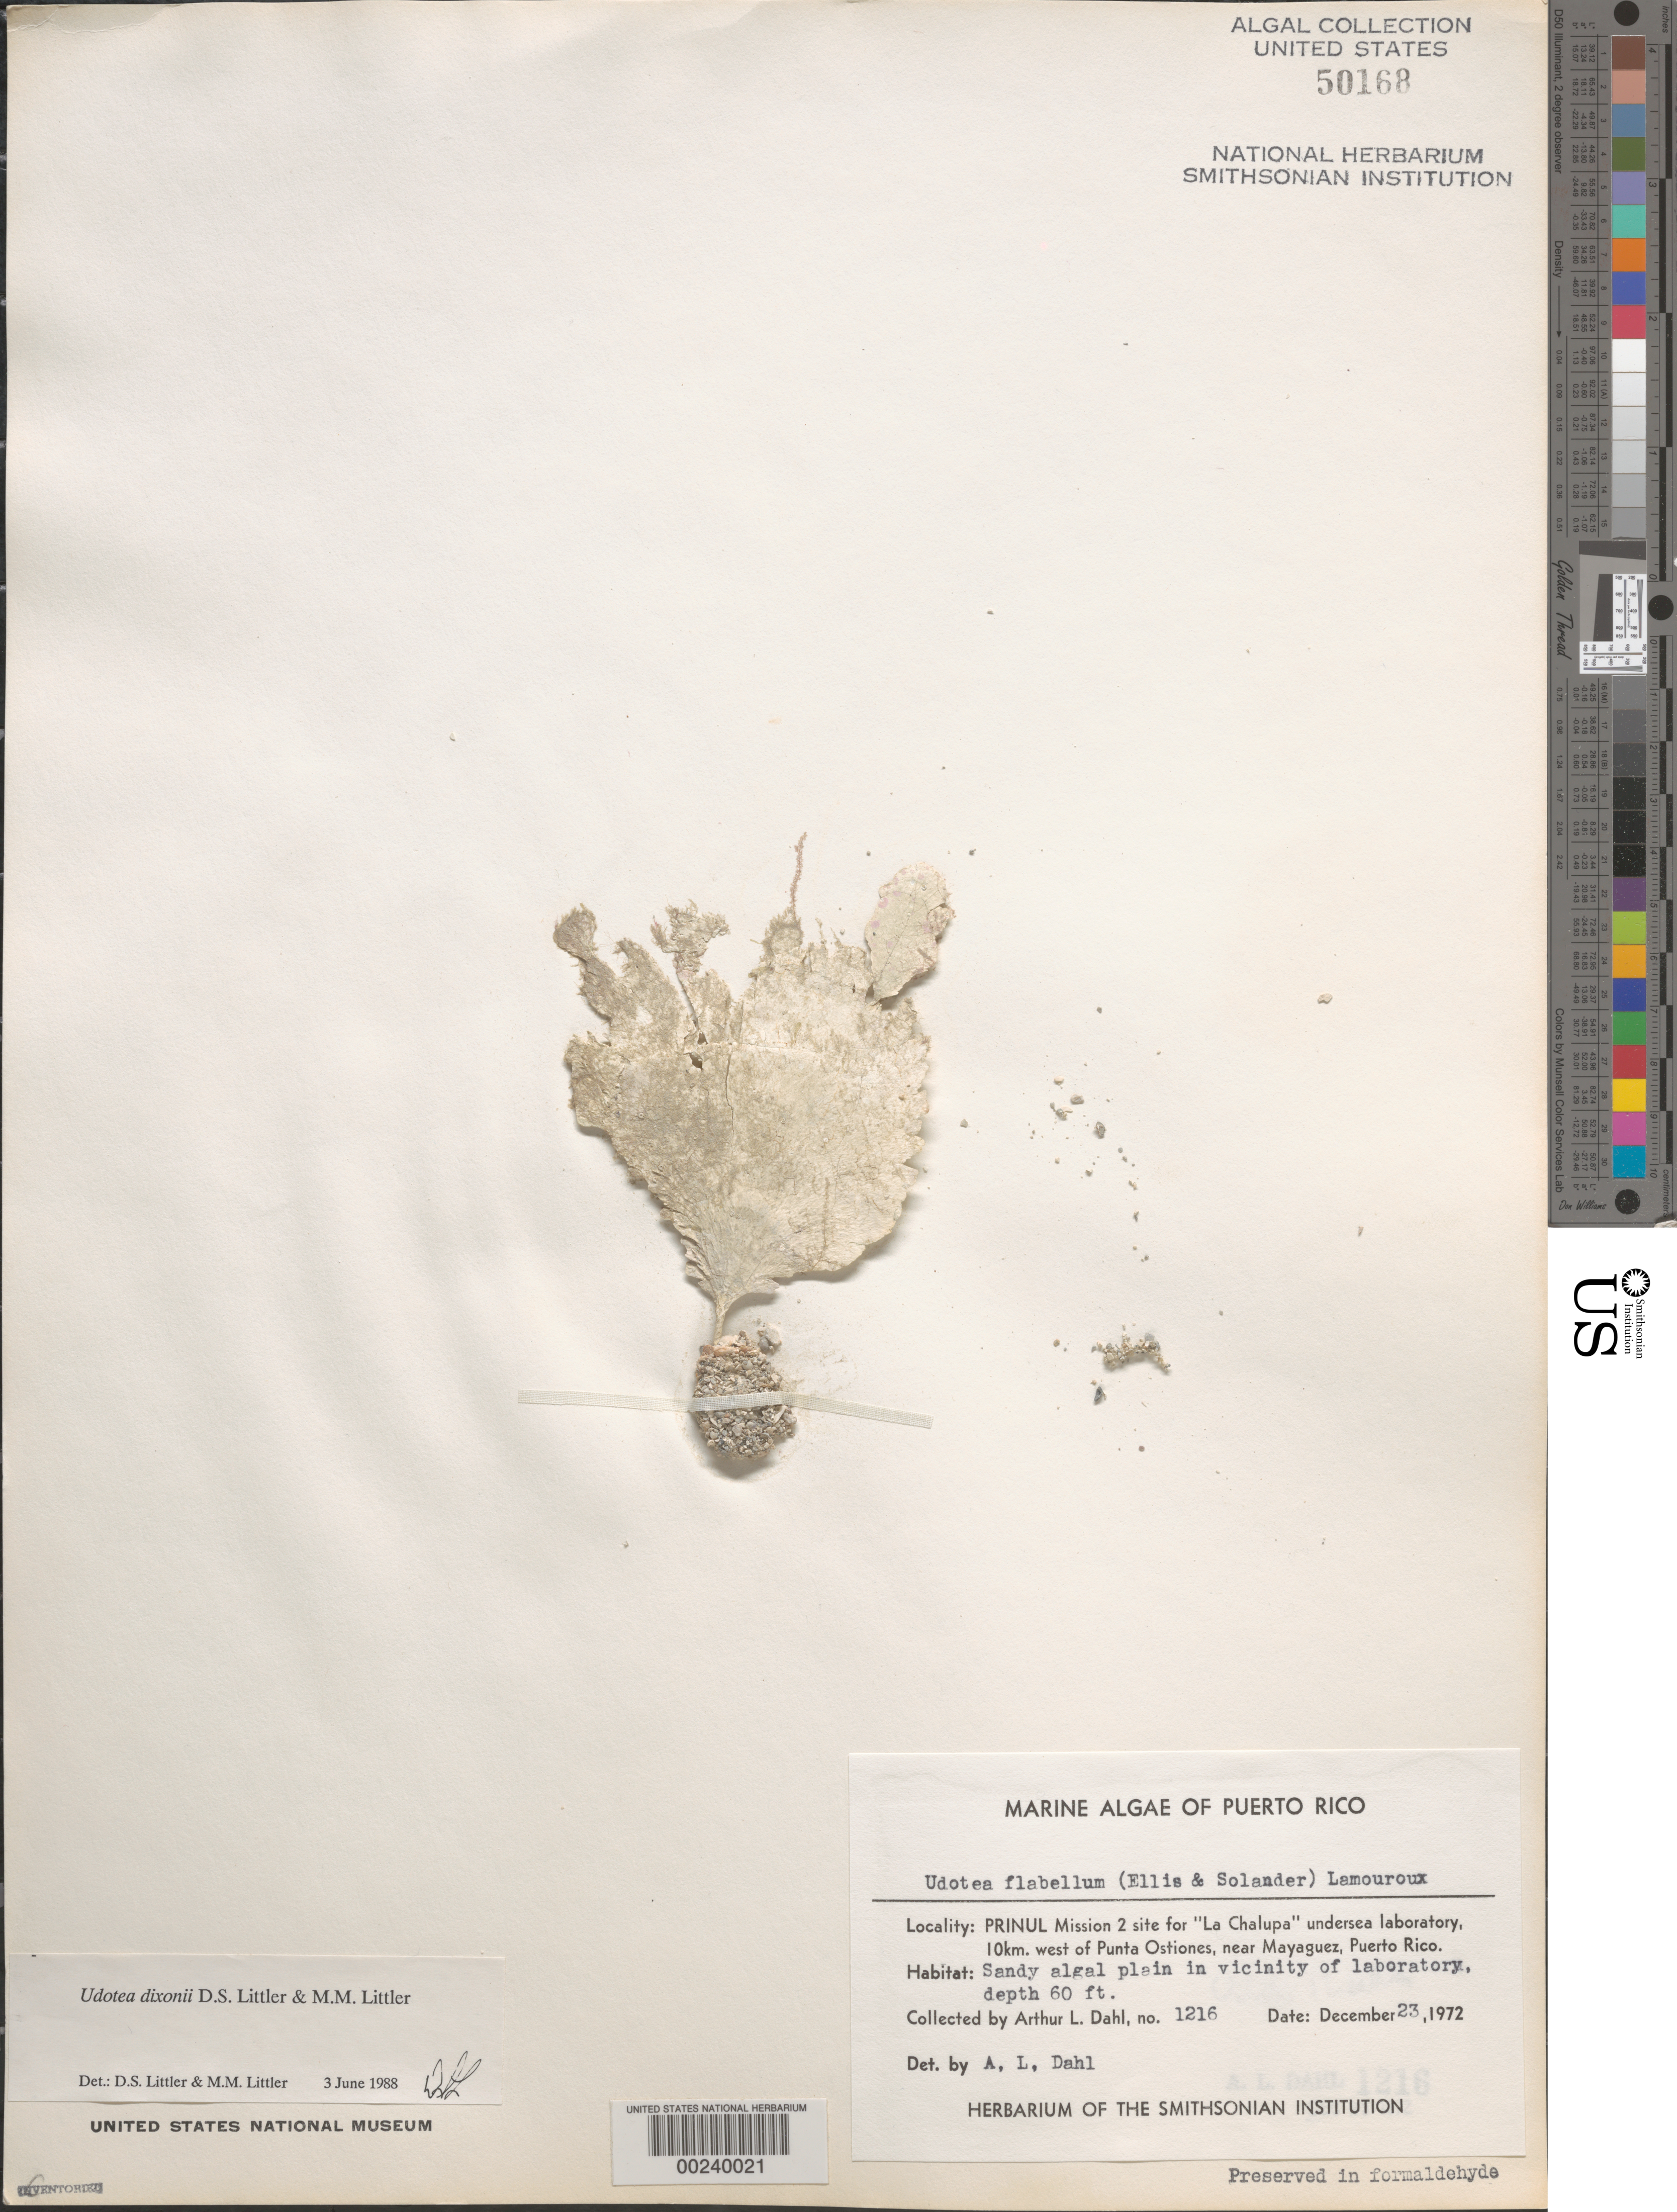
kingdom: Plantae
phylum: Chlorophyta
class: Ulvophyceae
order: Bryopsidales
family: Udoteaceae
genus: Udotea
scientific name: Udotea dixonii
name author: D.S. Littler & Littler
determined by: Littler, D. S.; Littler, M. M.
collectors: A. Dahl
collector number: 1216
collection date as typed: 23 Dec 1972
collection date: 1972-12-23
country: Puerto Rico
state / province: Mayaguez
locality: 10 km west of Punta Ostiones, near Mayaguez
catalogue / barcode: US 50168